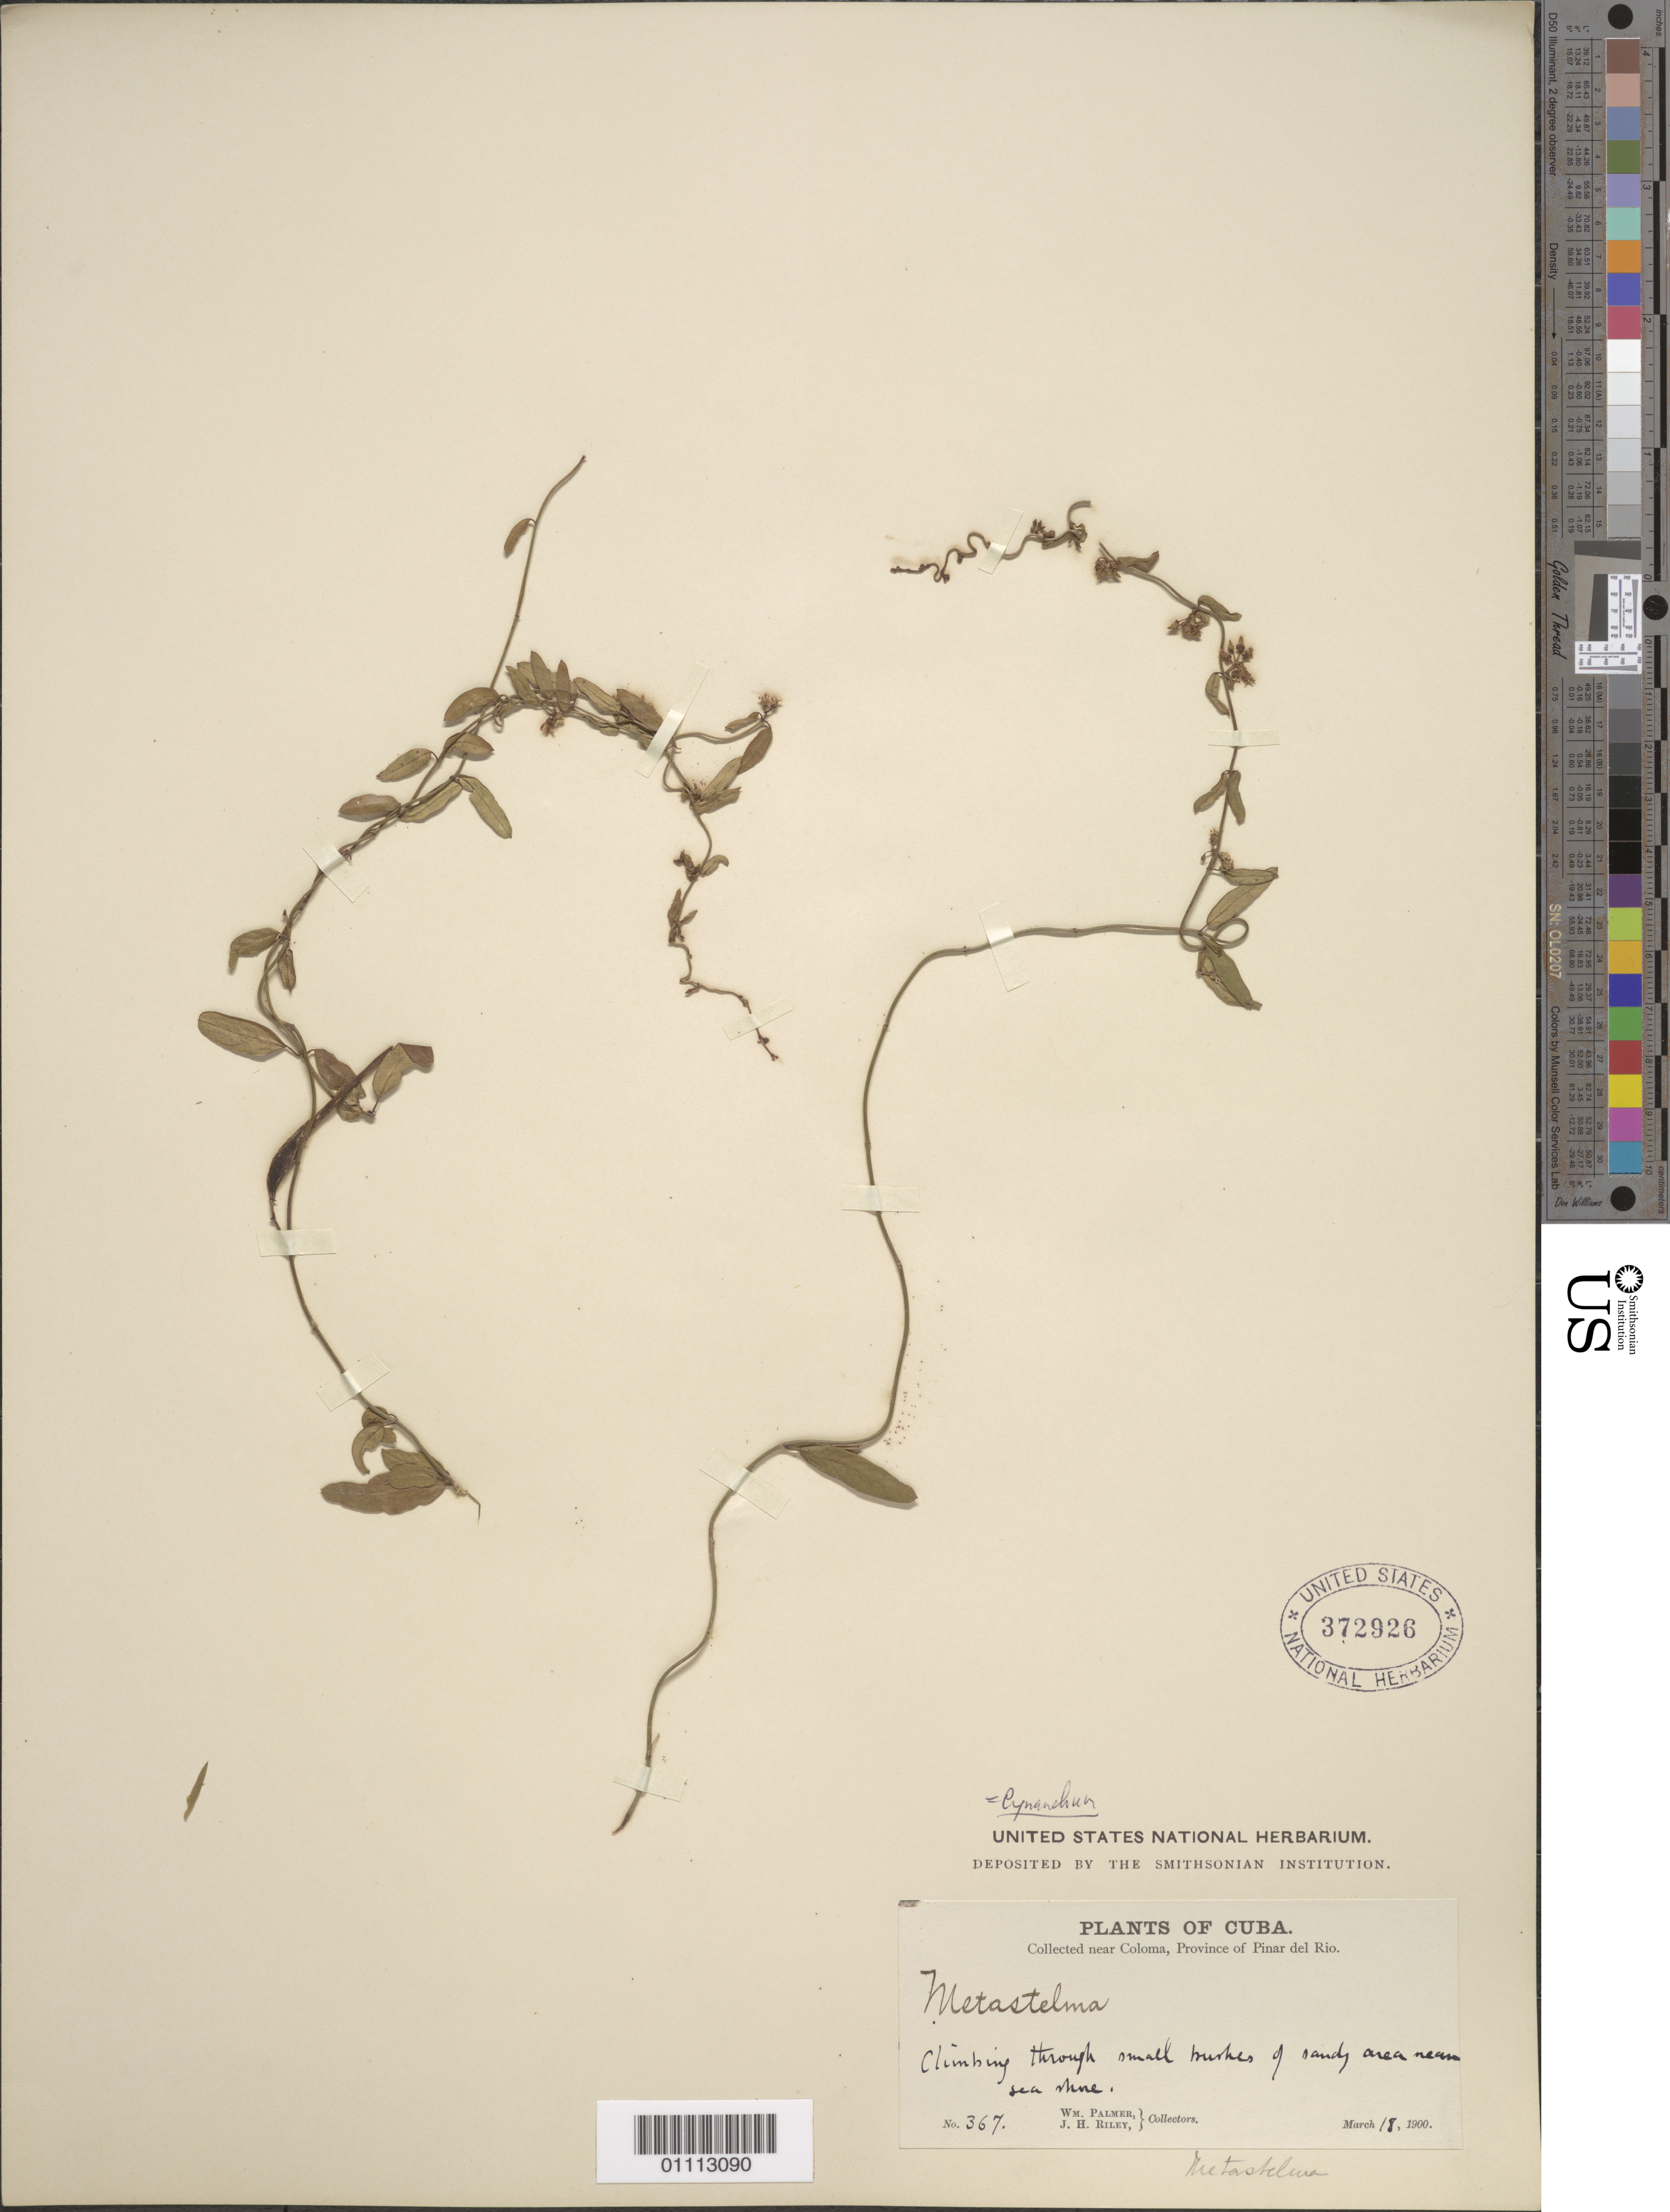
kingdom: Plantae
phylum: Tracheophyta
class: Magnoliopsida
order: Gentianales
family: Apocynaceae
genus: Cynanchum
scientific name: Cynanchum sp.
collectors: W. Palmer & J. H. Riley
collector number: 367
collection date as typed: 18 Mar 1900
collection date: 1900-03-18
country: Cuba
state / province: Pinar del Rio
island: Cuba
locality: Collected near Coloma Climbing through small bushes of sandy area near sea shore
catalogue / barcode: US 372926